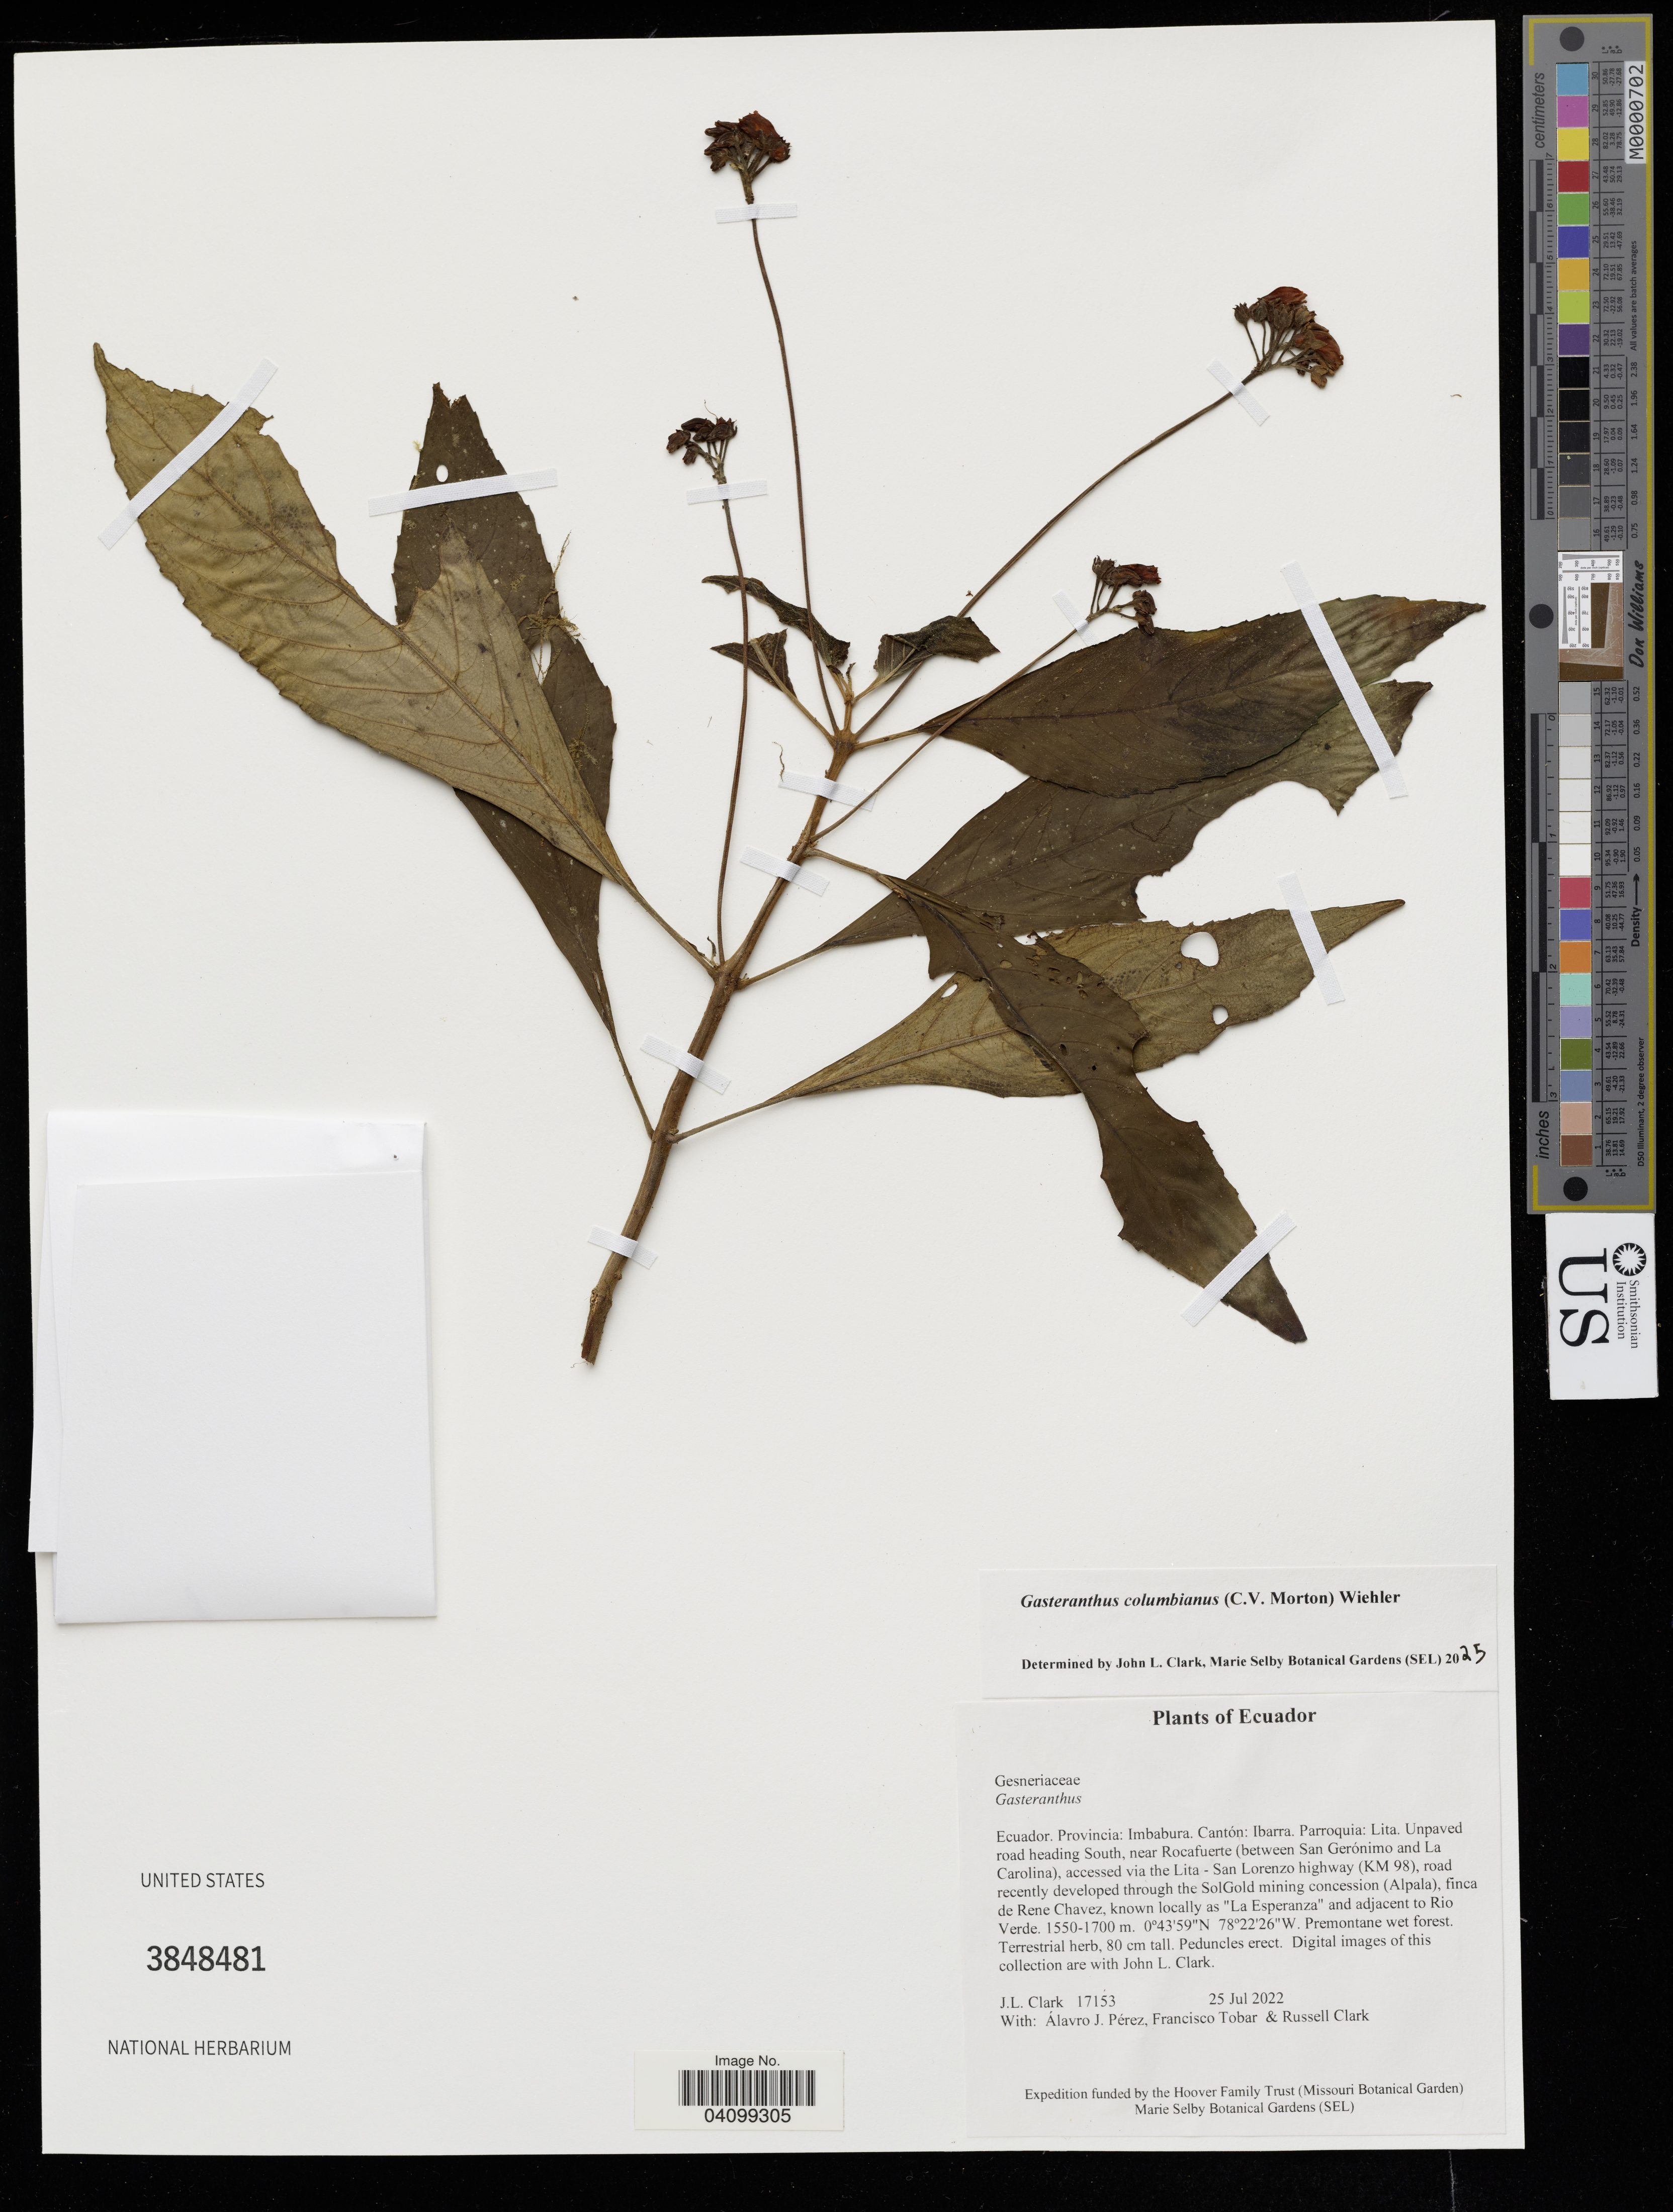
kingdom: Plantae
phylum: Tracheophyta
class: Magnoliopsida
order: Lamiales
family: Gesneriaceae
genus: Gasteranthus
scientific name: Gasteranthus columbianus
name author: (C.V. Morton) Wiehler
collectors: J. Clark, A. J. Pérez C. & F. Tobar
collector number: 17153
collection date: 2022-07-24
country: Ecuador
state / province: Imbabura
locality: Cantón: Ibarra. Parroquia: Lita. Unpaved road heading South, near Rocafuerte (between San Gerónimo and La Carolina), accessed via the Lita - San Lorenzo highway (KM 98), road recently developed through the SolGold mining concession (Alpala), finca de Rene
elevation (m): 1550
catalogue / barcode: US 3848481